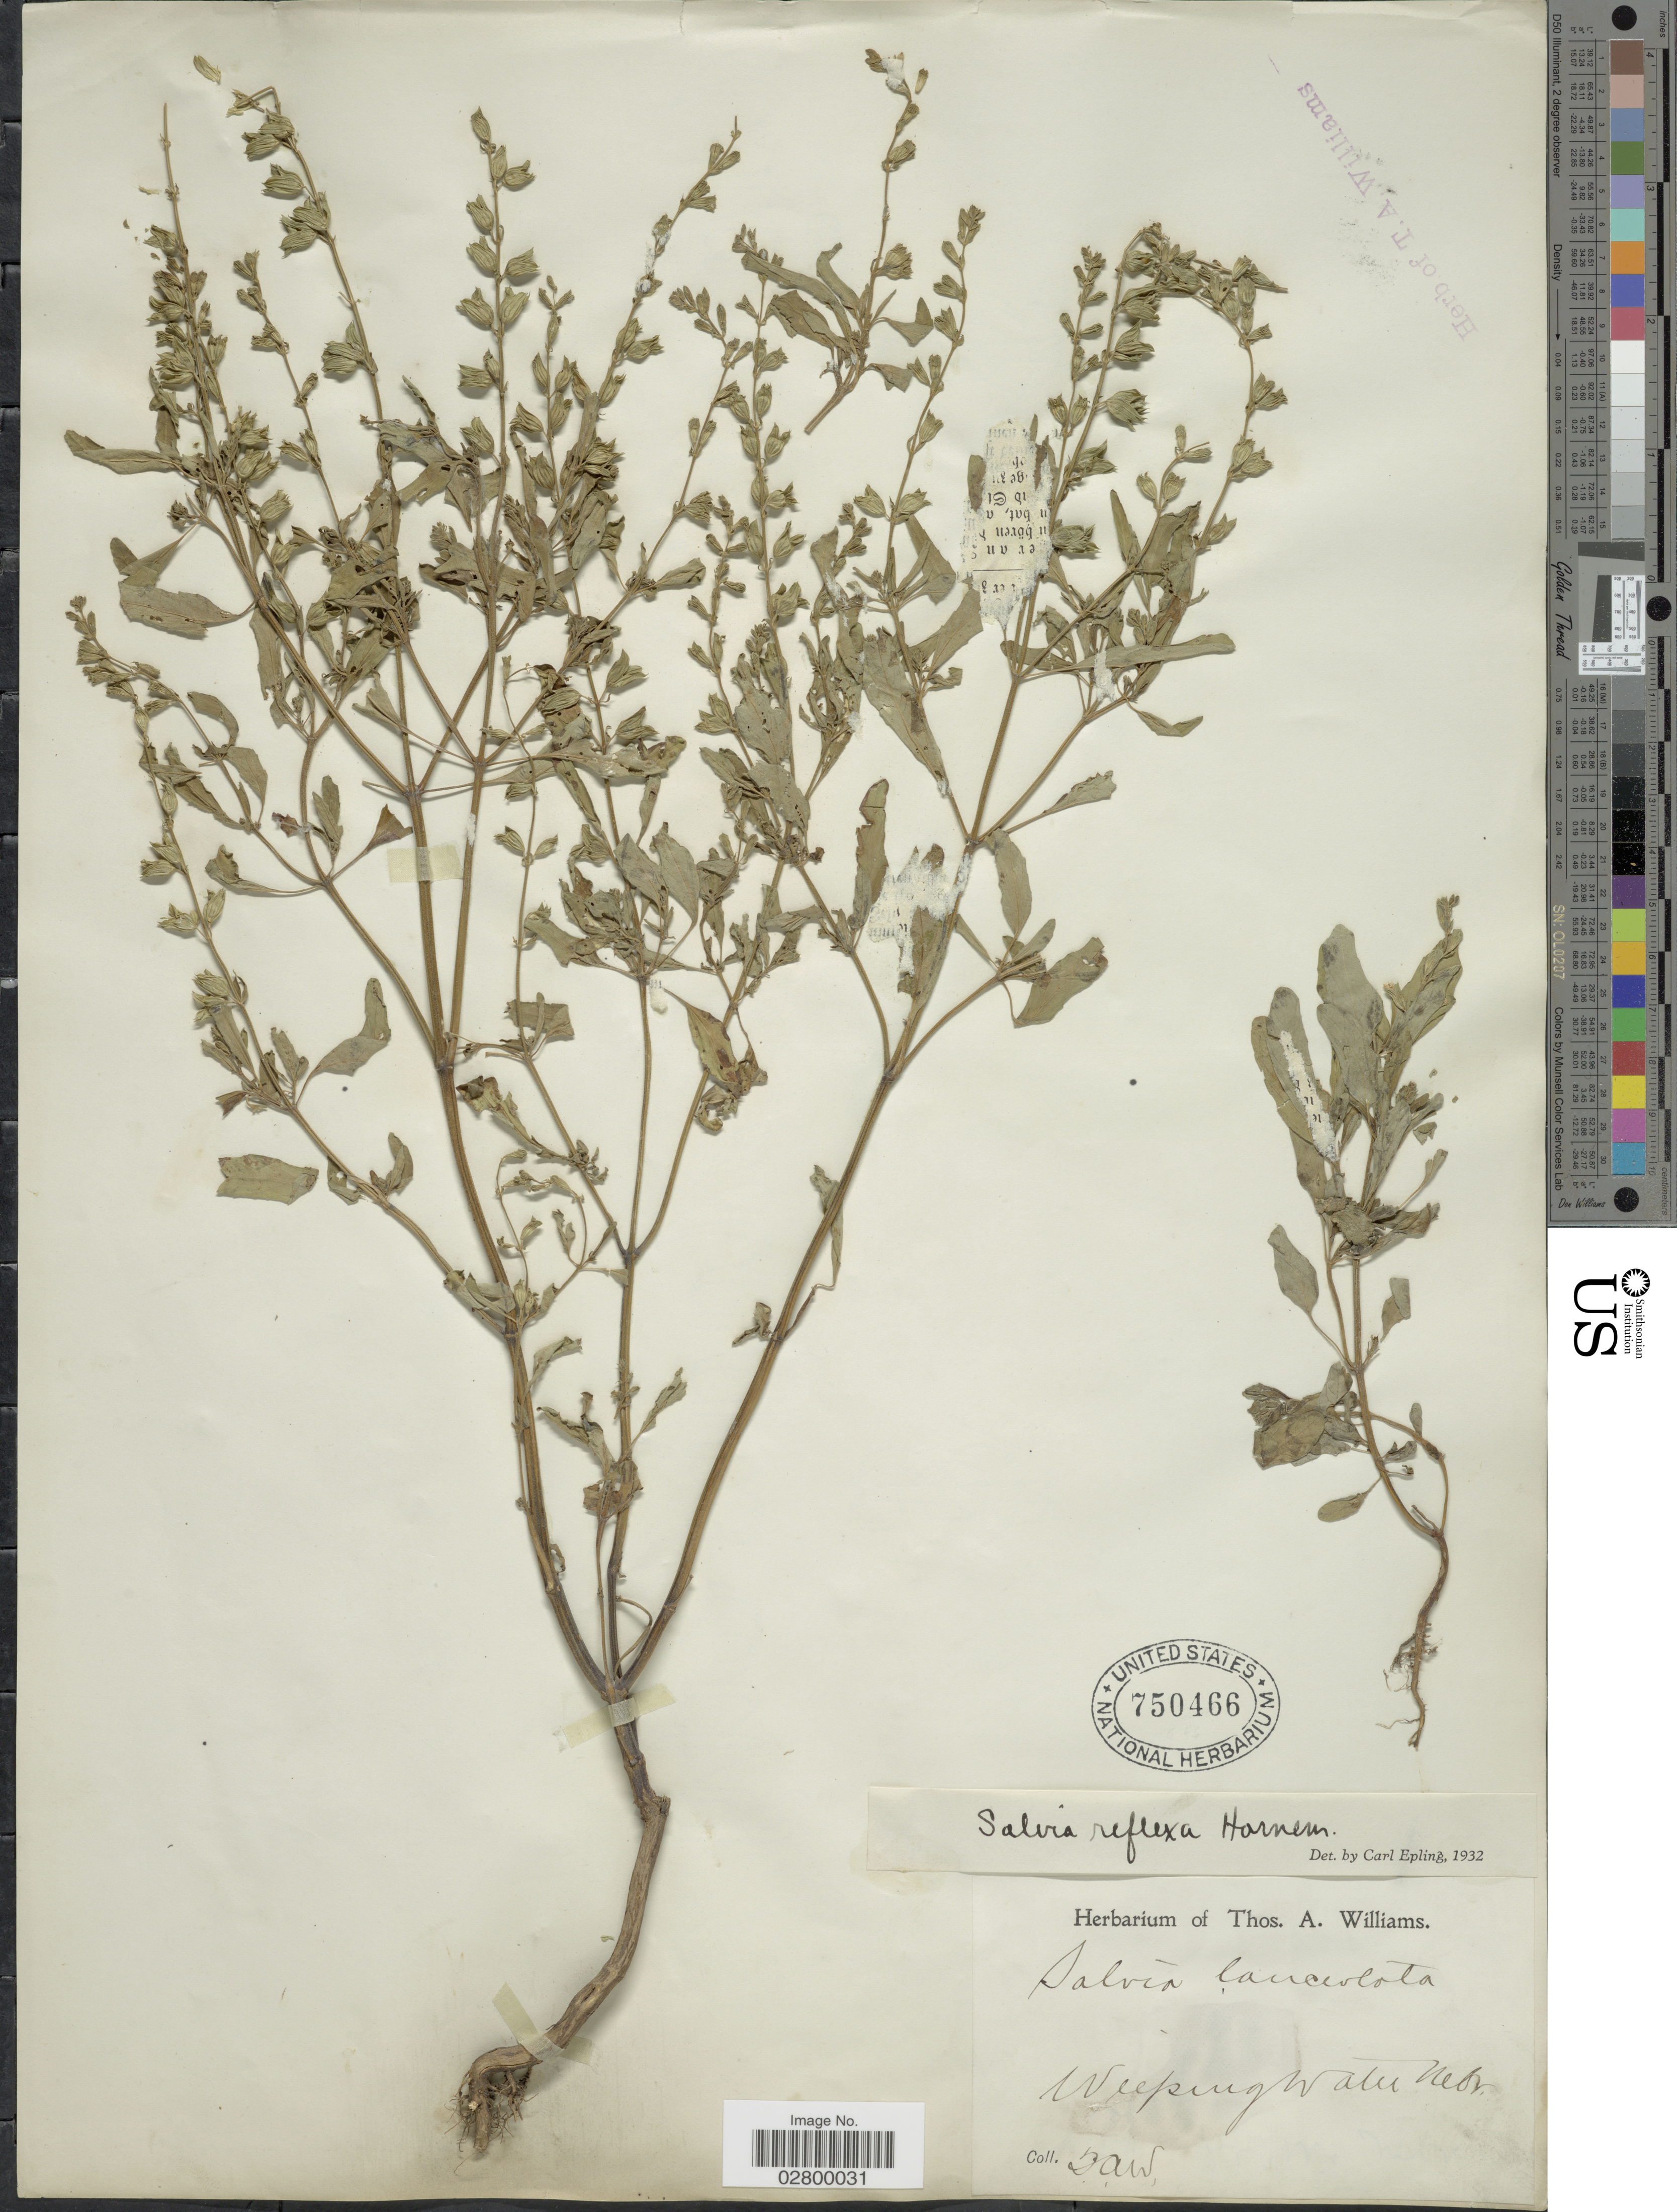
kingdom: Plantae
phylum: Tracheophyta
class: Magnoliopsida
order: Lamiales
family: Lamiaceae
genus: Salvia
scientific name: Salvia reflexa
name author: Hornem.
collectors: T. A. Williams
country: United States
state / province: Nebraska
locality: Weeping Water, Nebr.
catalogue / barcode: US 750466